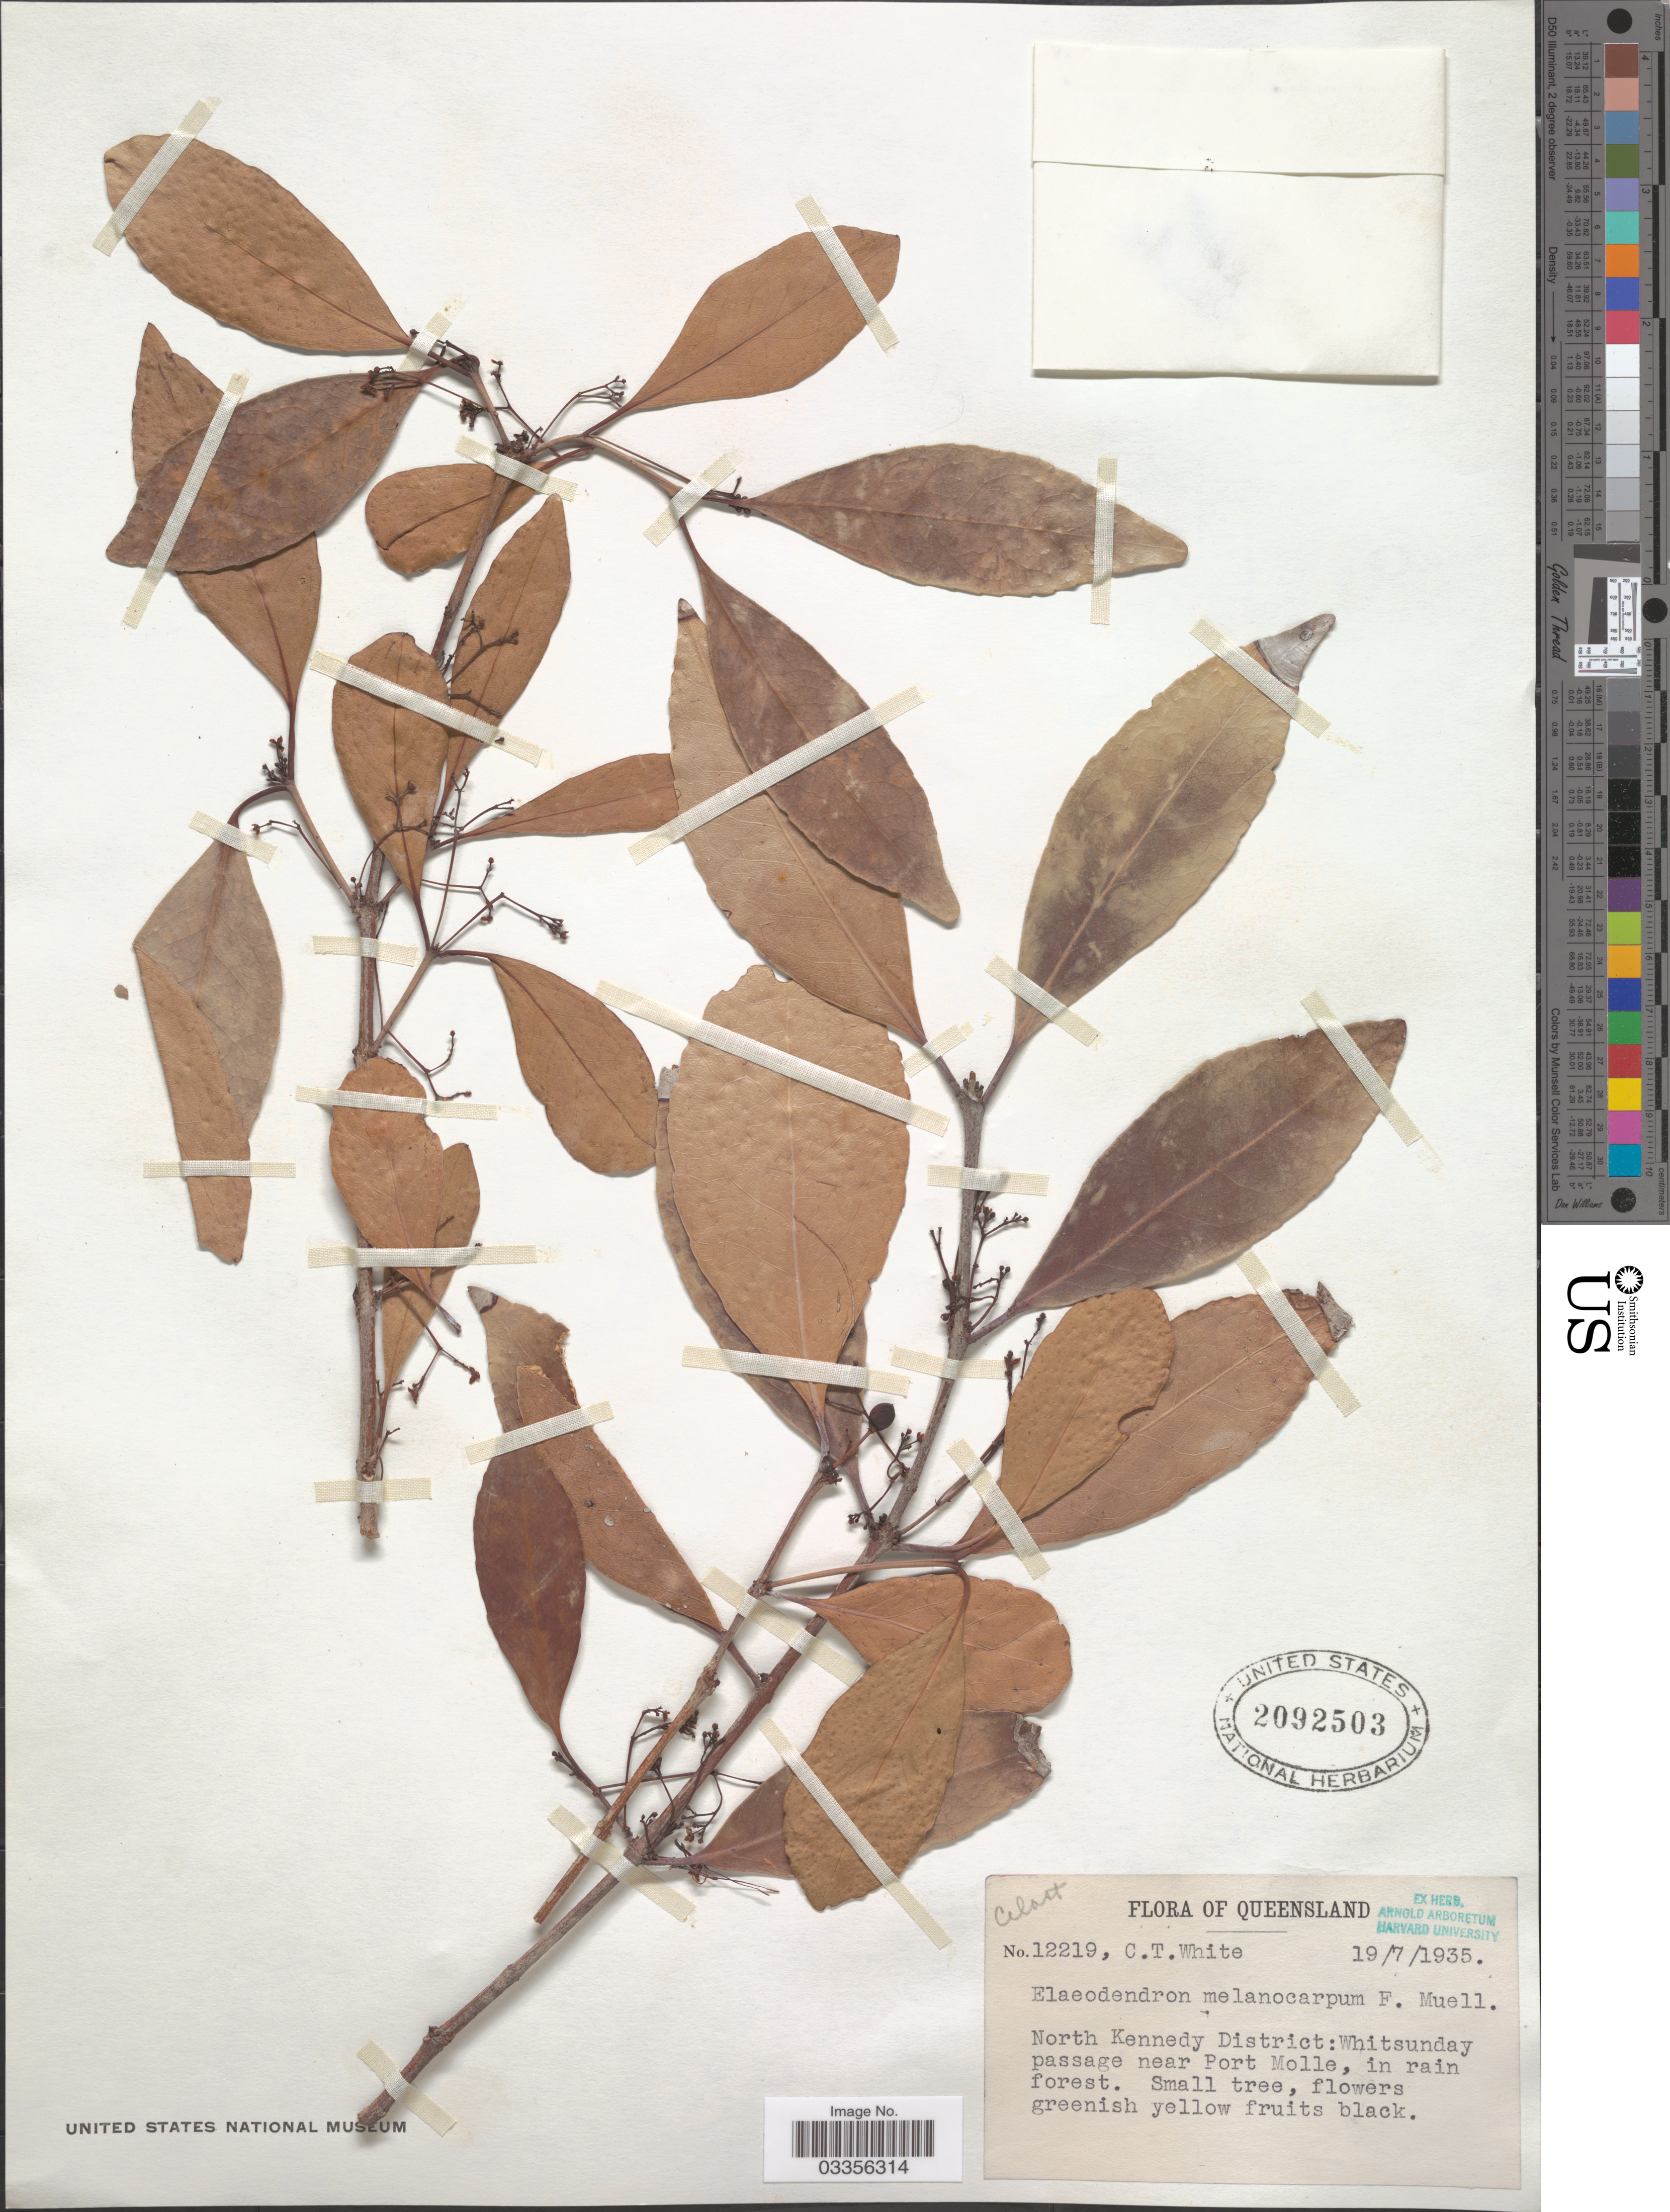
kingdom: Plantae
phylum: Tracheophyta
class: Magnoliopsida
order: Celastrales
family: Celastraceae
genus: Elaeodendron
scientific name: Elaeodendron melanocarpum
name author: F. Muell.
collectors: C. T. White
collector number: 12219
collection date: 1935-07-19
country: Australia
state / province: Queensland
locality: North Kennedy District: Whitsunday passage near Port Molle, in rain forest.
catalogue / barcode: US 2092503